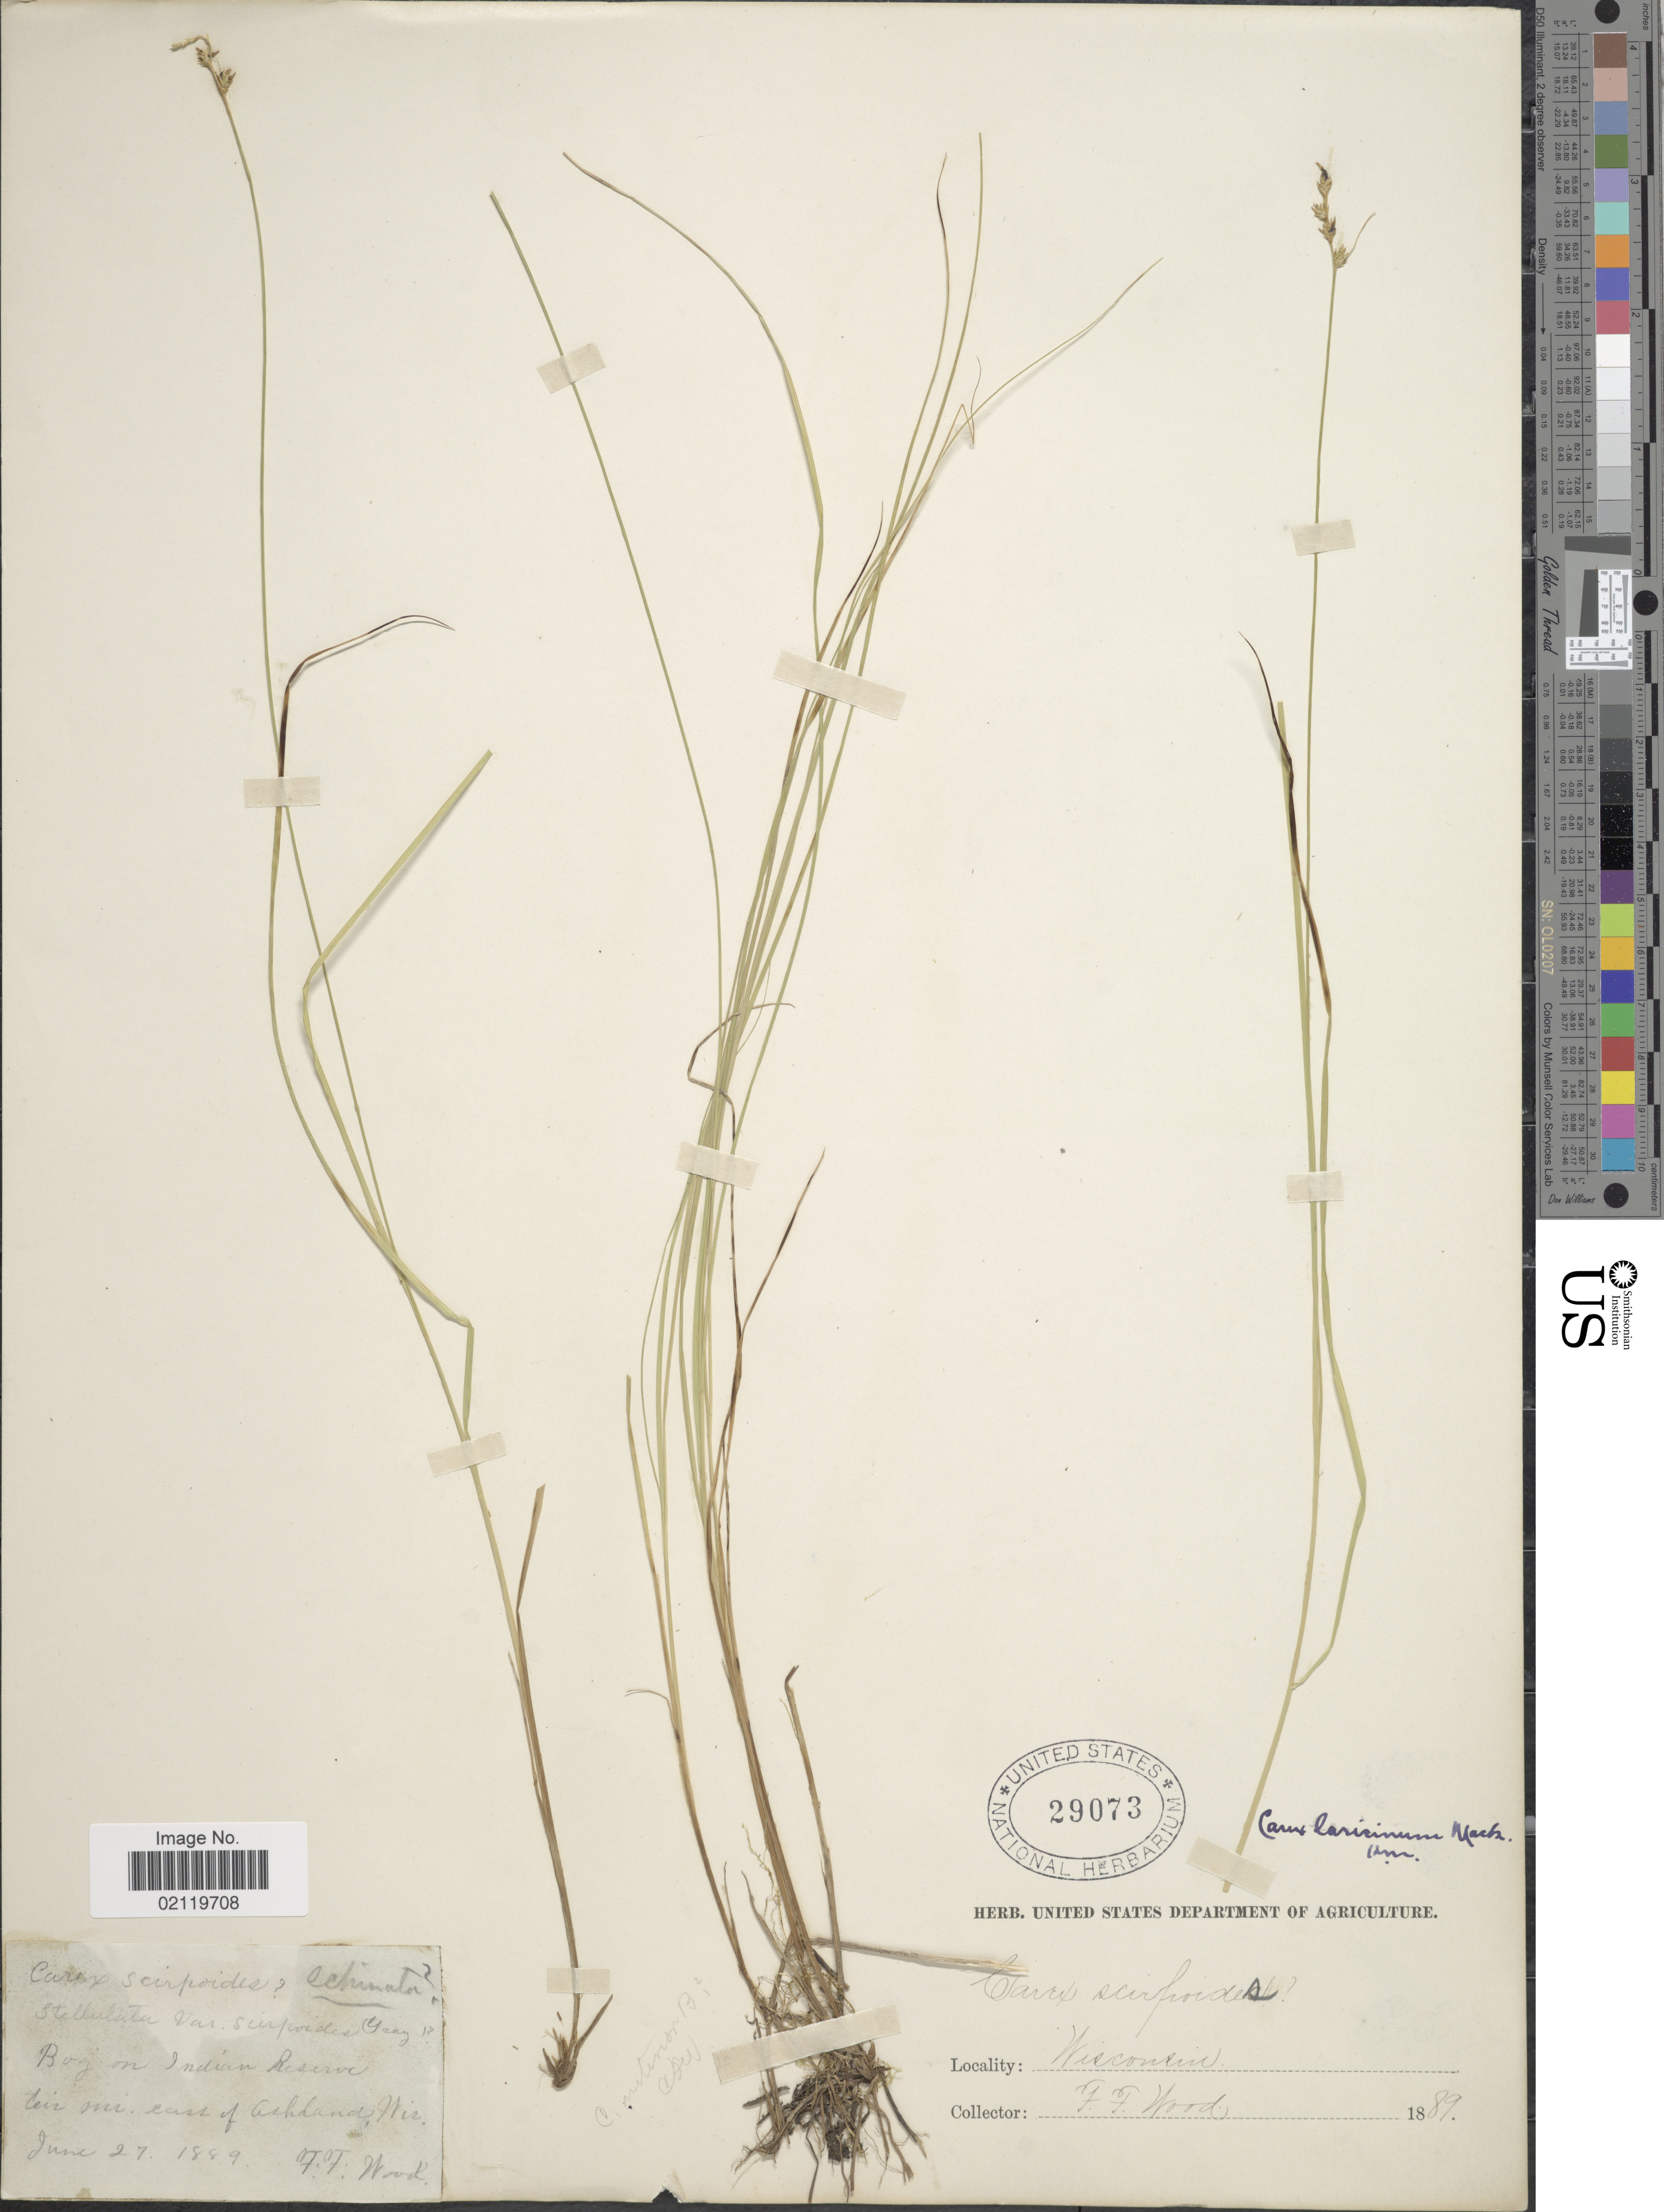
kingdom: Plantae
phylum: Tracheophyta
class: Liliopsida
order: Poales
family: Cyperaceae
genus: Carex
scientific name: Carex echinata subsp. echinata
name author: Murray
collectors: F. Wood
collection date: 1889-06-27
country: United States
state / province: Wisconsin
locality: Bog on Indian Reserve two mi. east of Ashland.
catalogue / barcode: US 29073